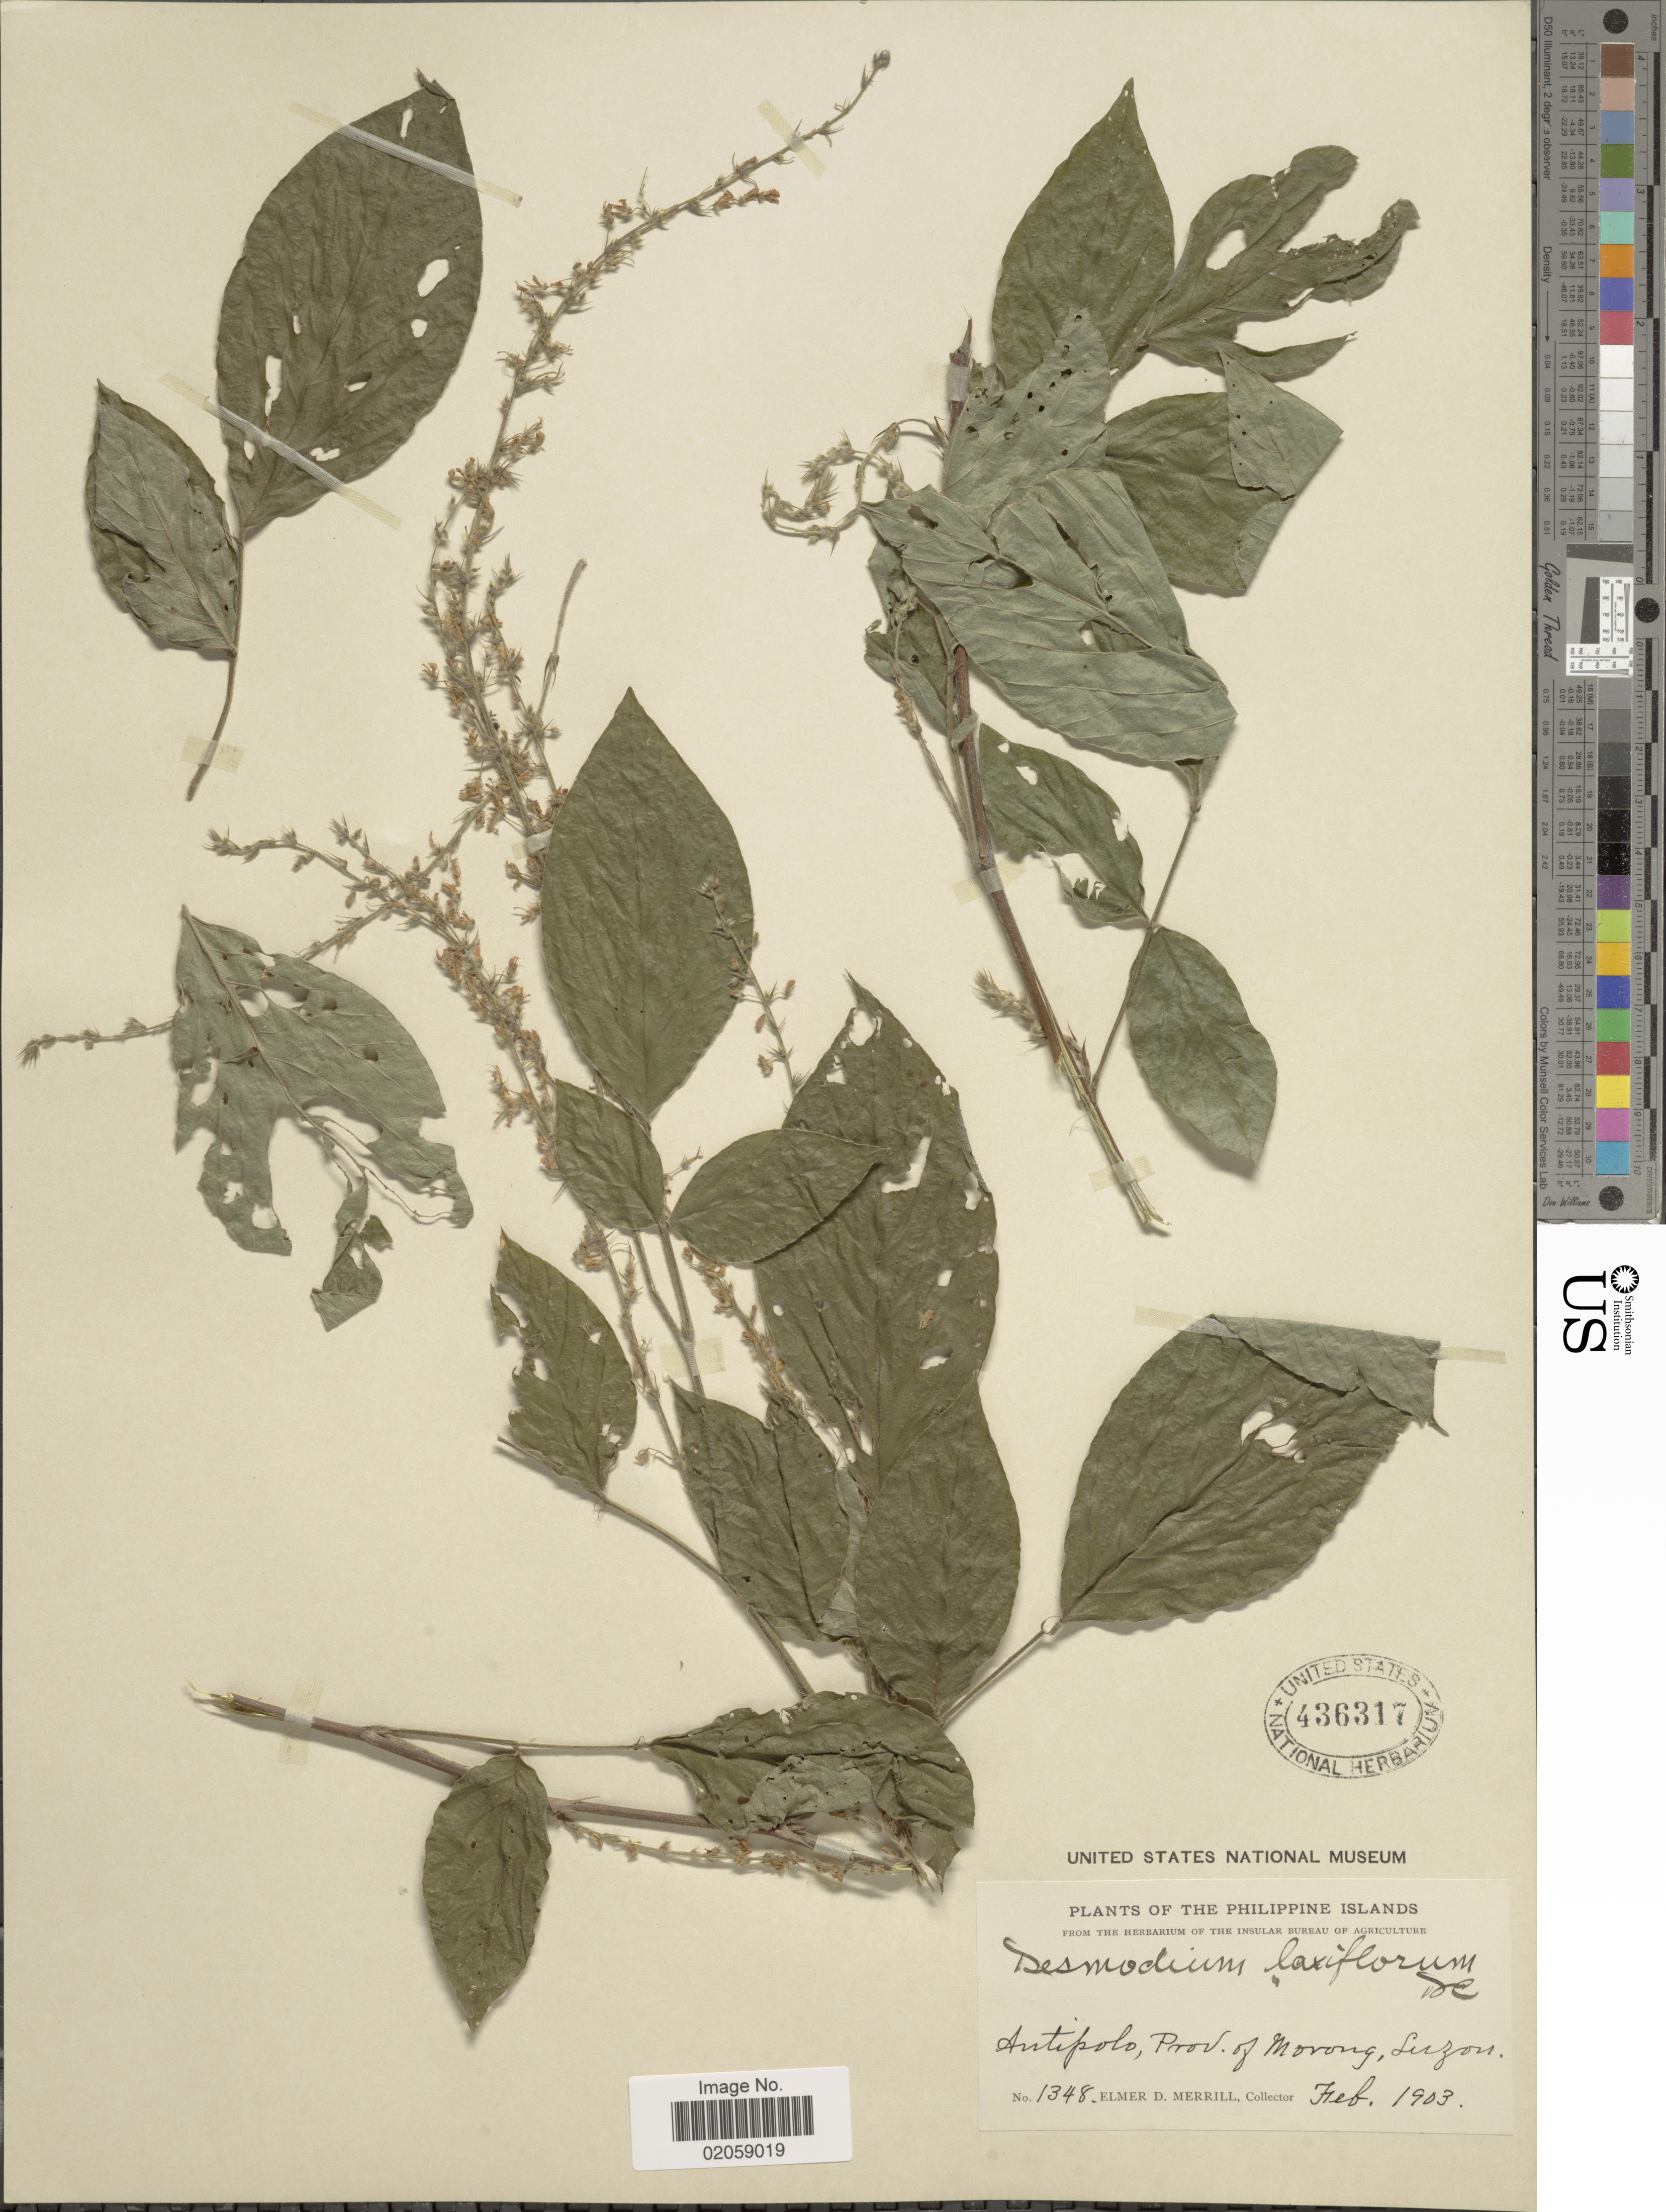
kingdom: Plantae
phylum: Tracheophyta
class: Magnoliopsida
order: Fabales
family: Fabaceae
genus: Sohmaea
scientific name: Sohmaea laxiflora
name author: (DC.) H. Ohashi & K. Ohashi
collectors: E. D. Merrill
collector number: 1348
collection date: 1903-02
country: Philippines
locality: Philippine Islands. Antipolo, Prov. of Morong, Luzon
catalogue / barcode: US 436317